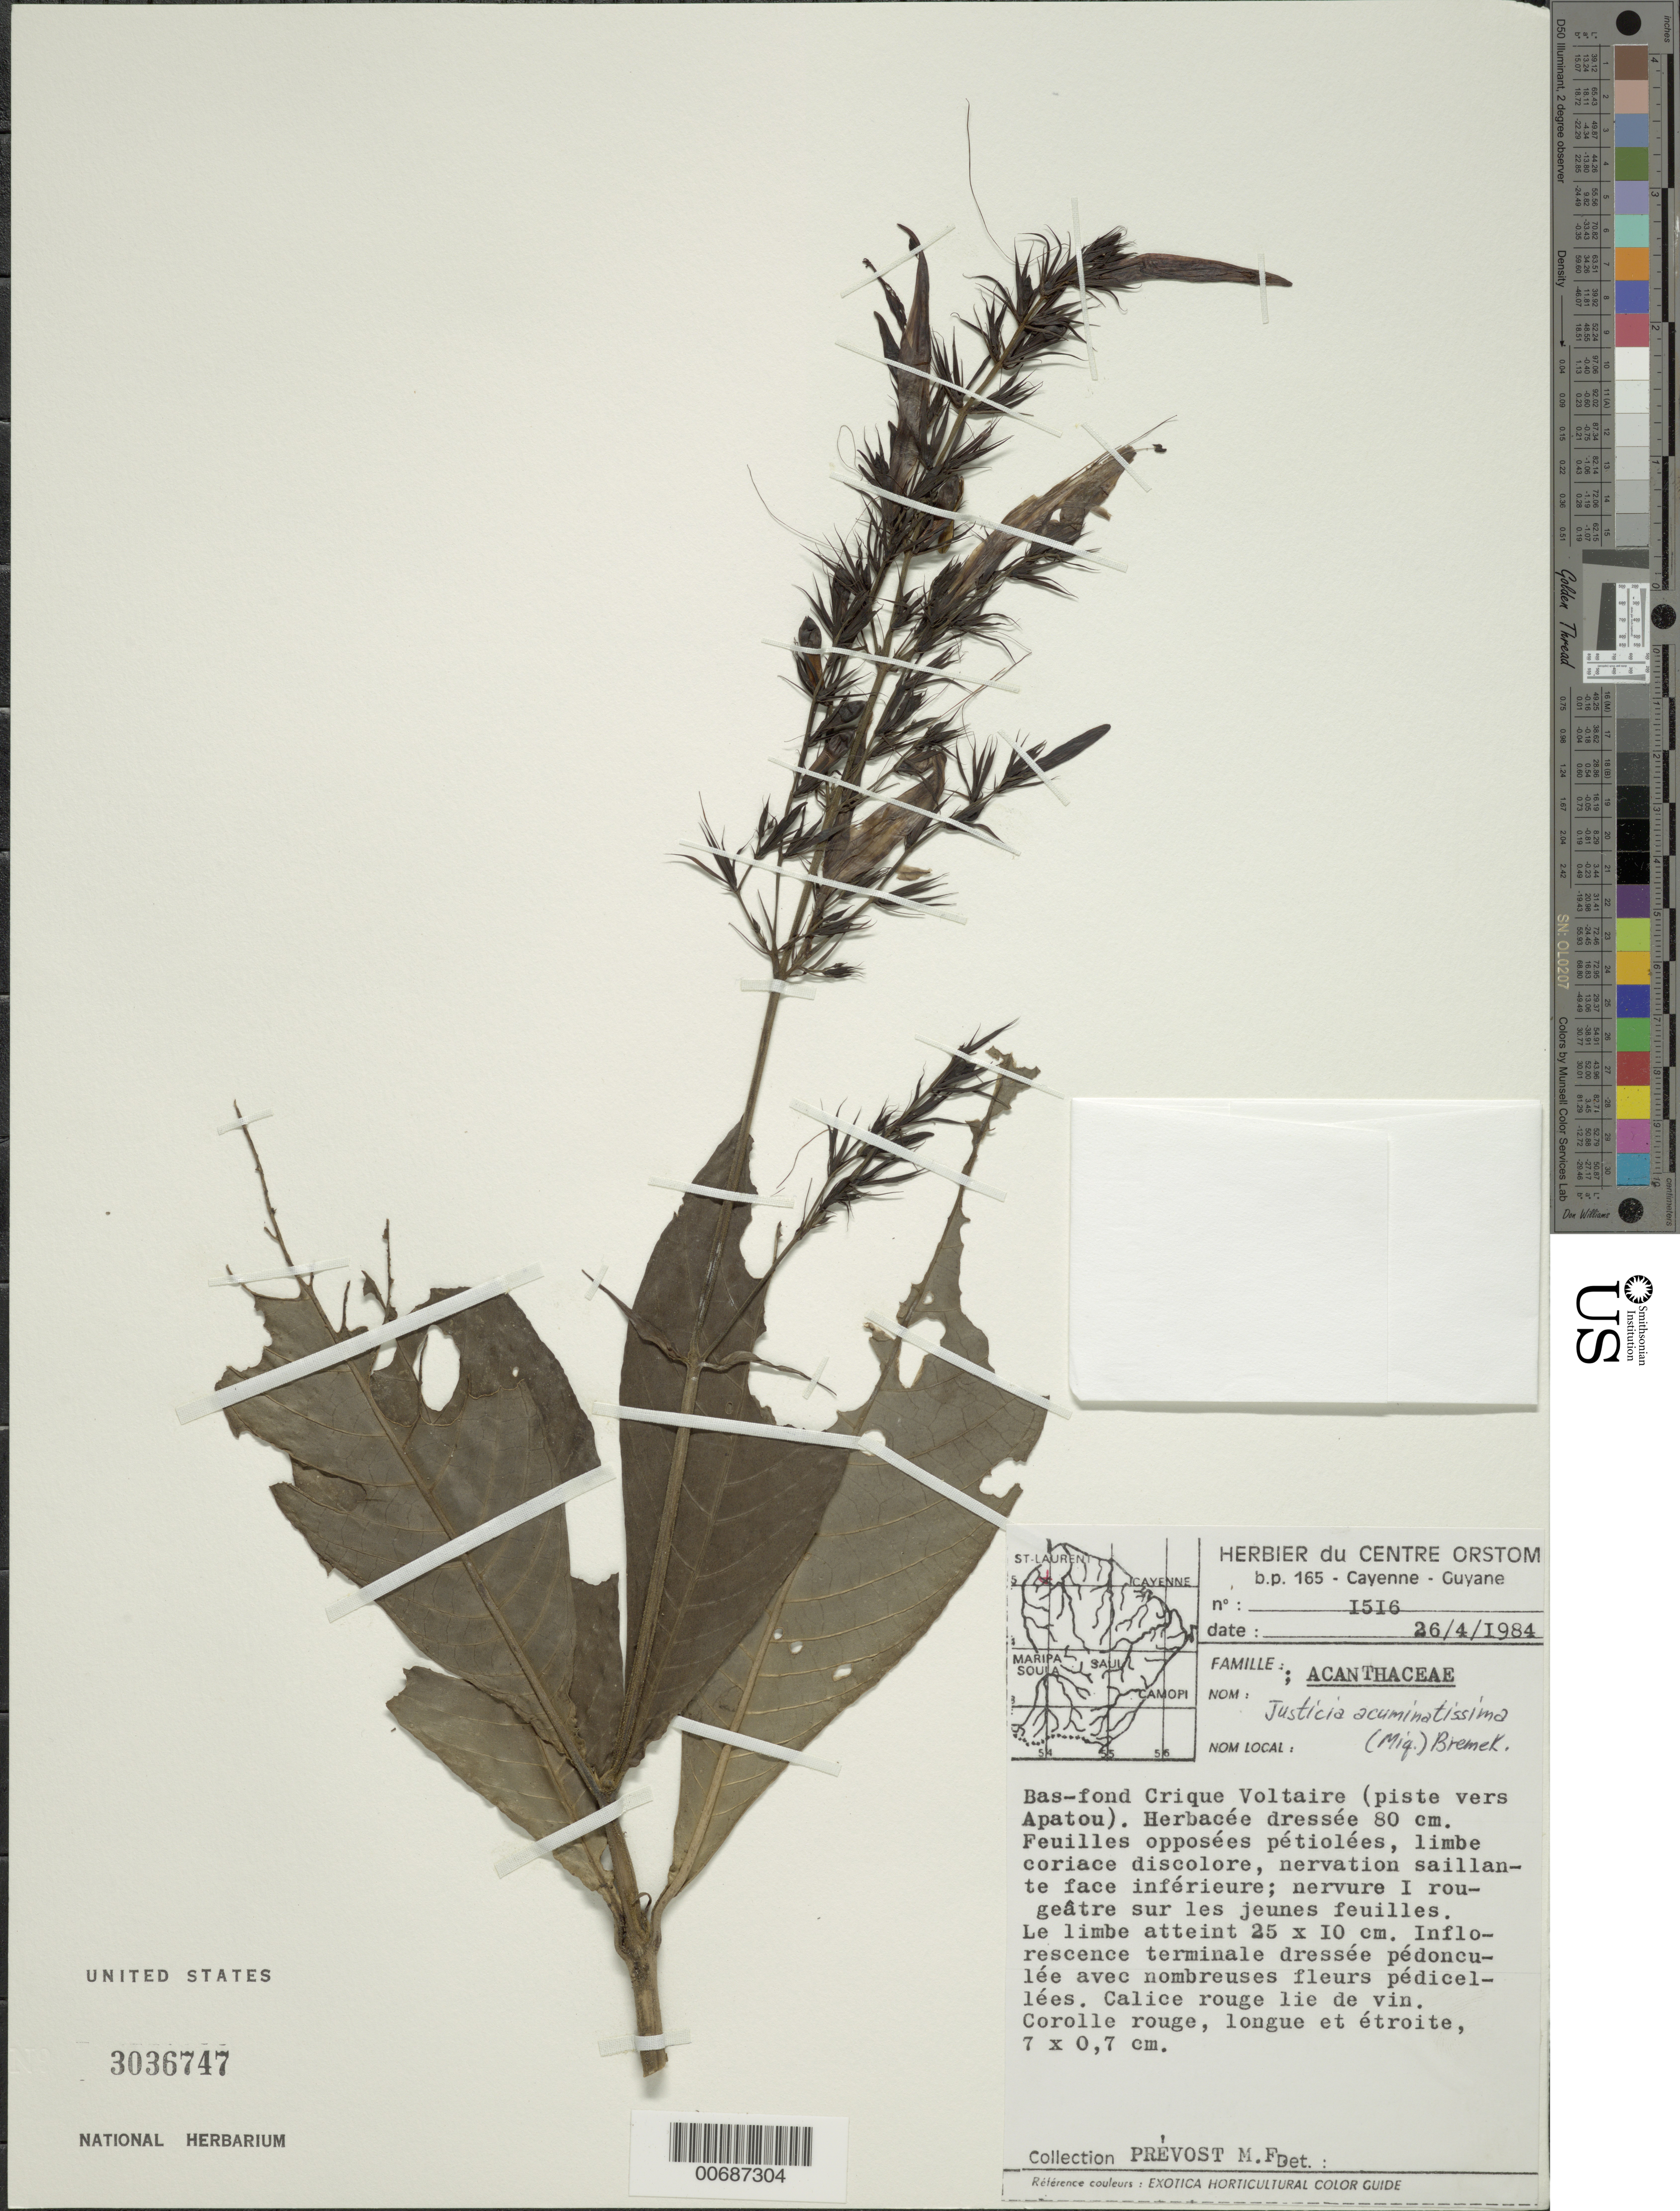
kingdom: Plantae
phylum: Tracheophyta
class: Magnoliopsida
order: Lamiales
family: Acanthaceae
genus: Justicia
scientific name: Justicia acuminatissima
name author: (Miq.) Bremek.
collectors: M.-F. Prévost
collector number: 1516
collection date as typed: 26-Apr-84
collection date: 1984-04-26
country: French Guiana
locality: Bas-fond Crique Voltaire (piste vers Apatou)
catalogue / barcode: US 3036747